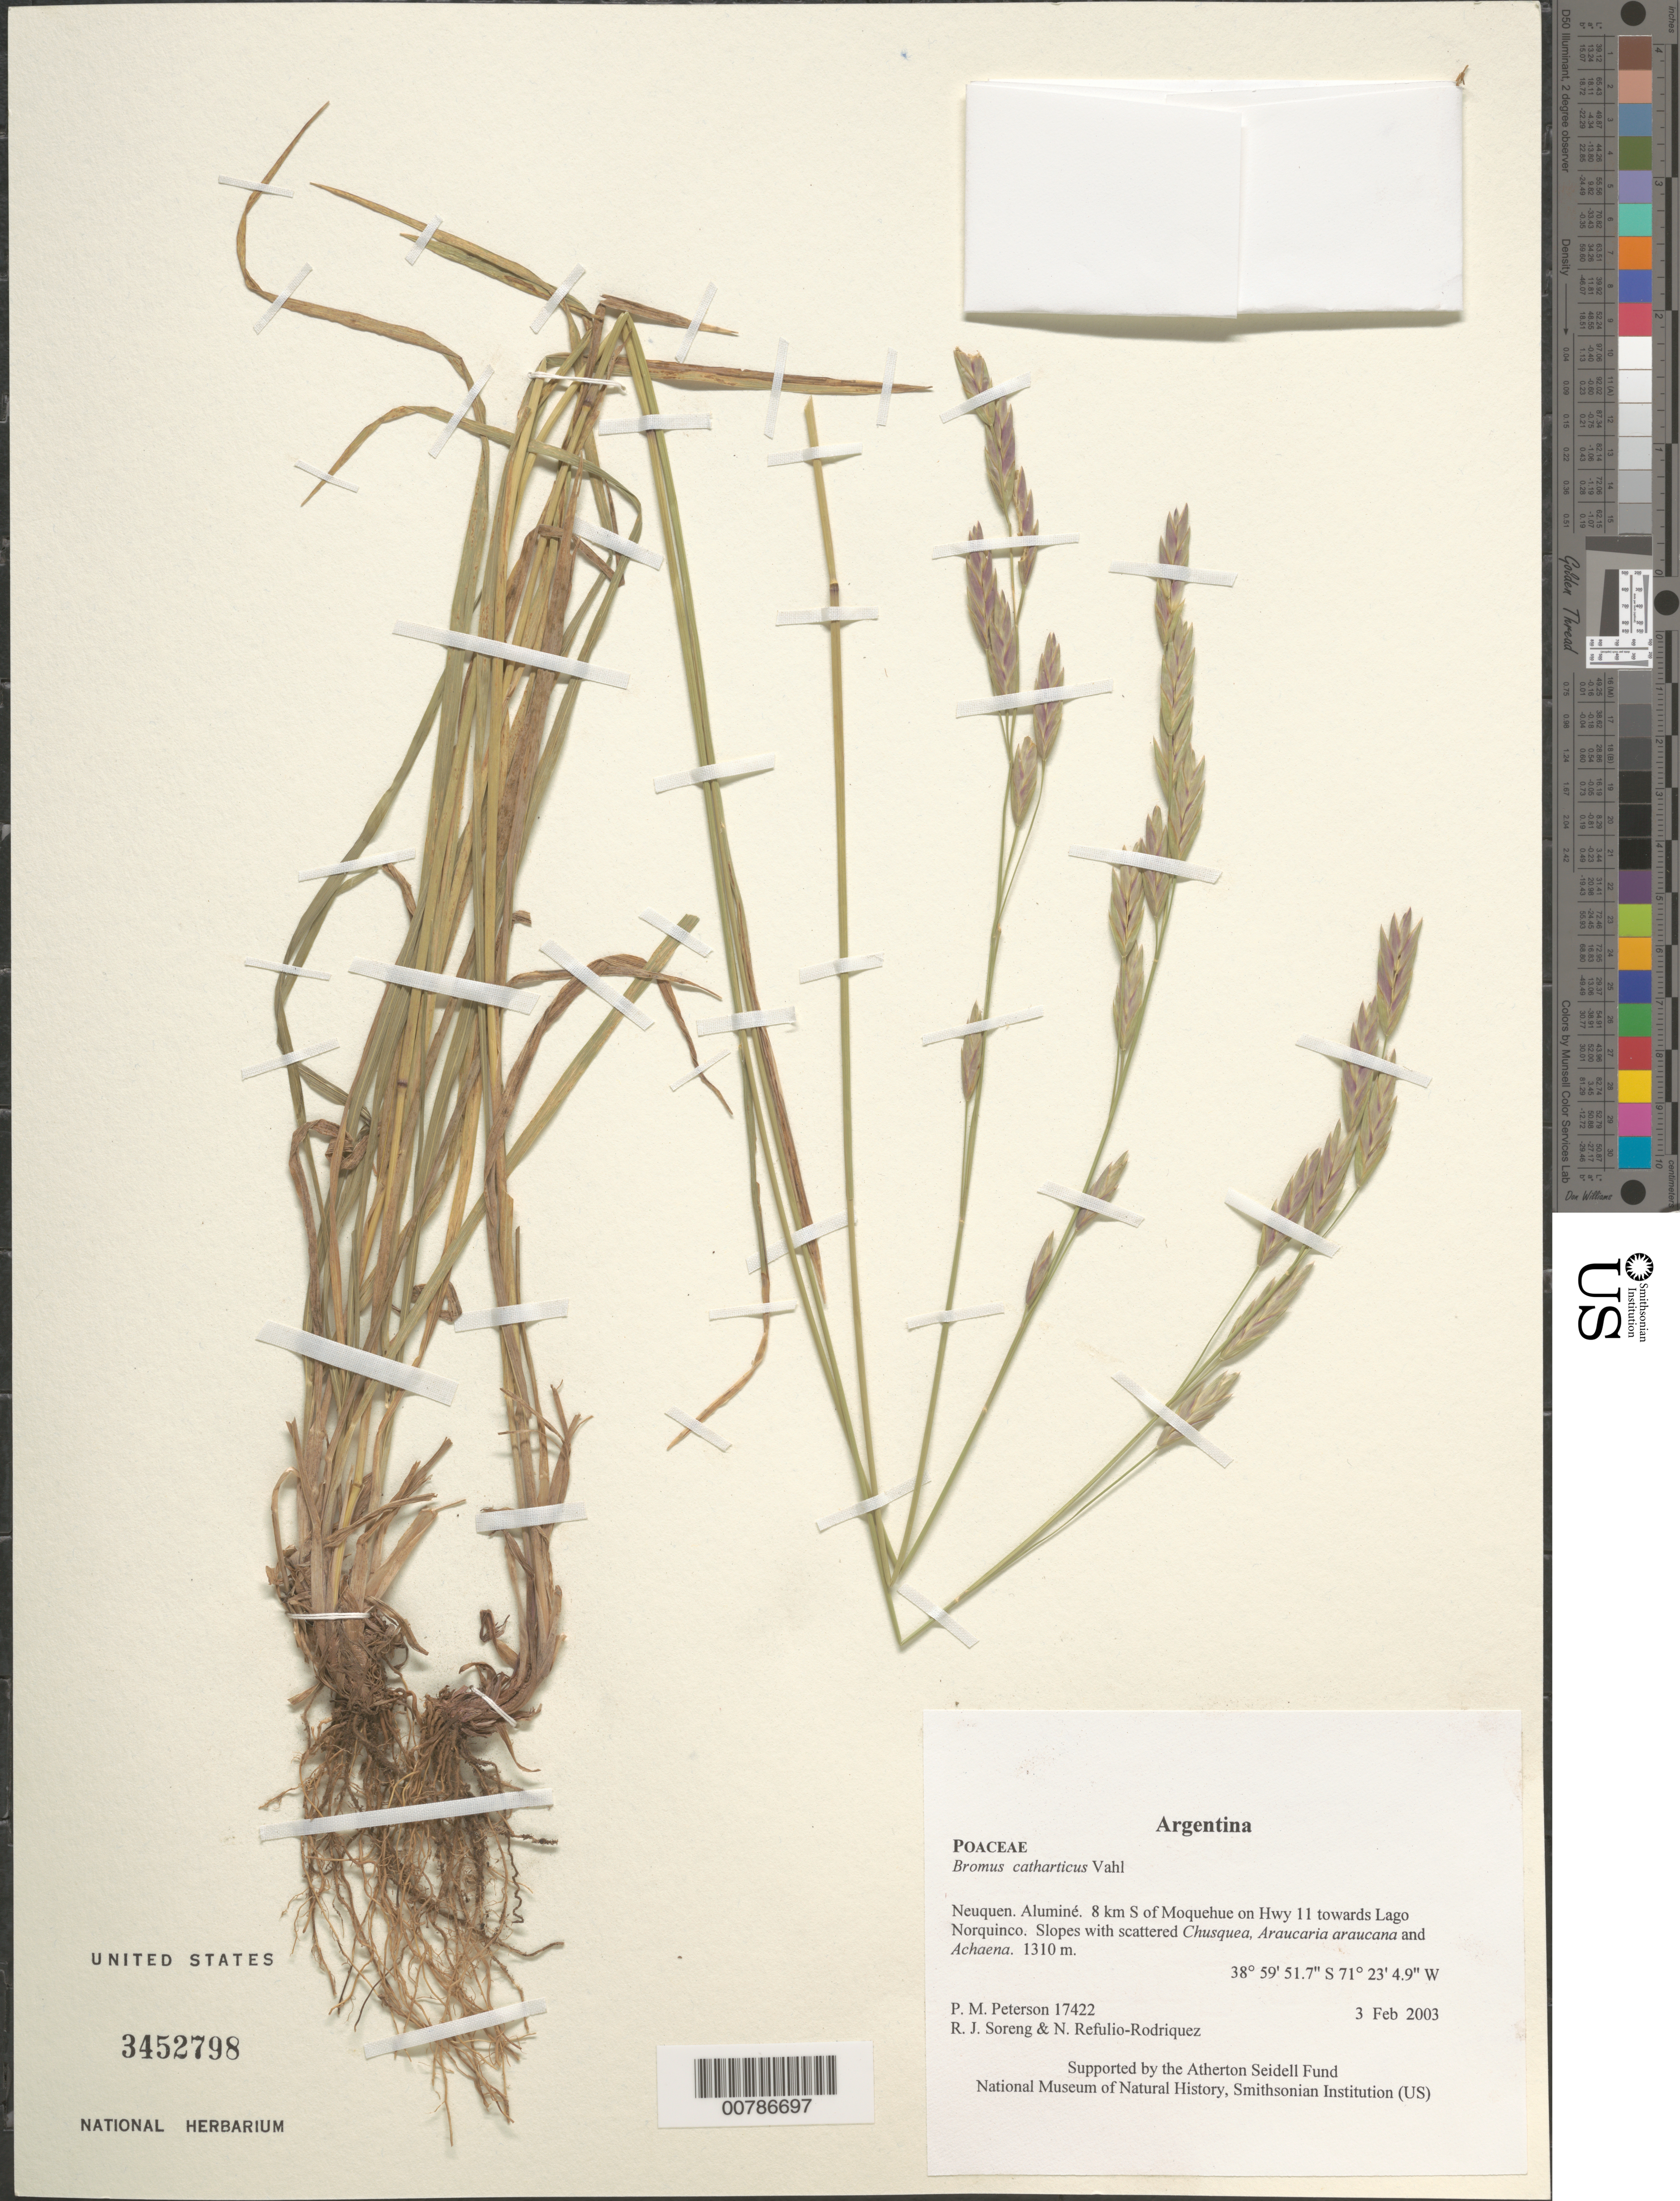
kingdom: Plantae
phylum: Tracheophyta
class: Liliopsida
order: Poales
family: Poaceae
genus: Bromus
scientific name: Bromus catharticus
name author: Vahl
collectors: P. M. Peterson, R. J. Soreng & N. Refulio-Rodríguez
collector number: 17422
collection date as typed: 03 Feb 2003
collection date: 2003-02-03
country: Argentina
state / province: Neuquen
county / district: Aluminé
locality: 8 km S of Moquehue on Hwy 11 towards Lago Norquinco. Slopes with scattered Chusquea, Araucaria araucana and Achaena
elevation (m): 1310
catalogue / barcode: US 3452798